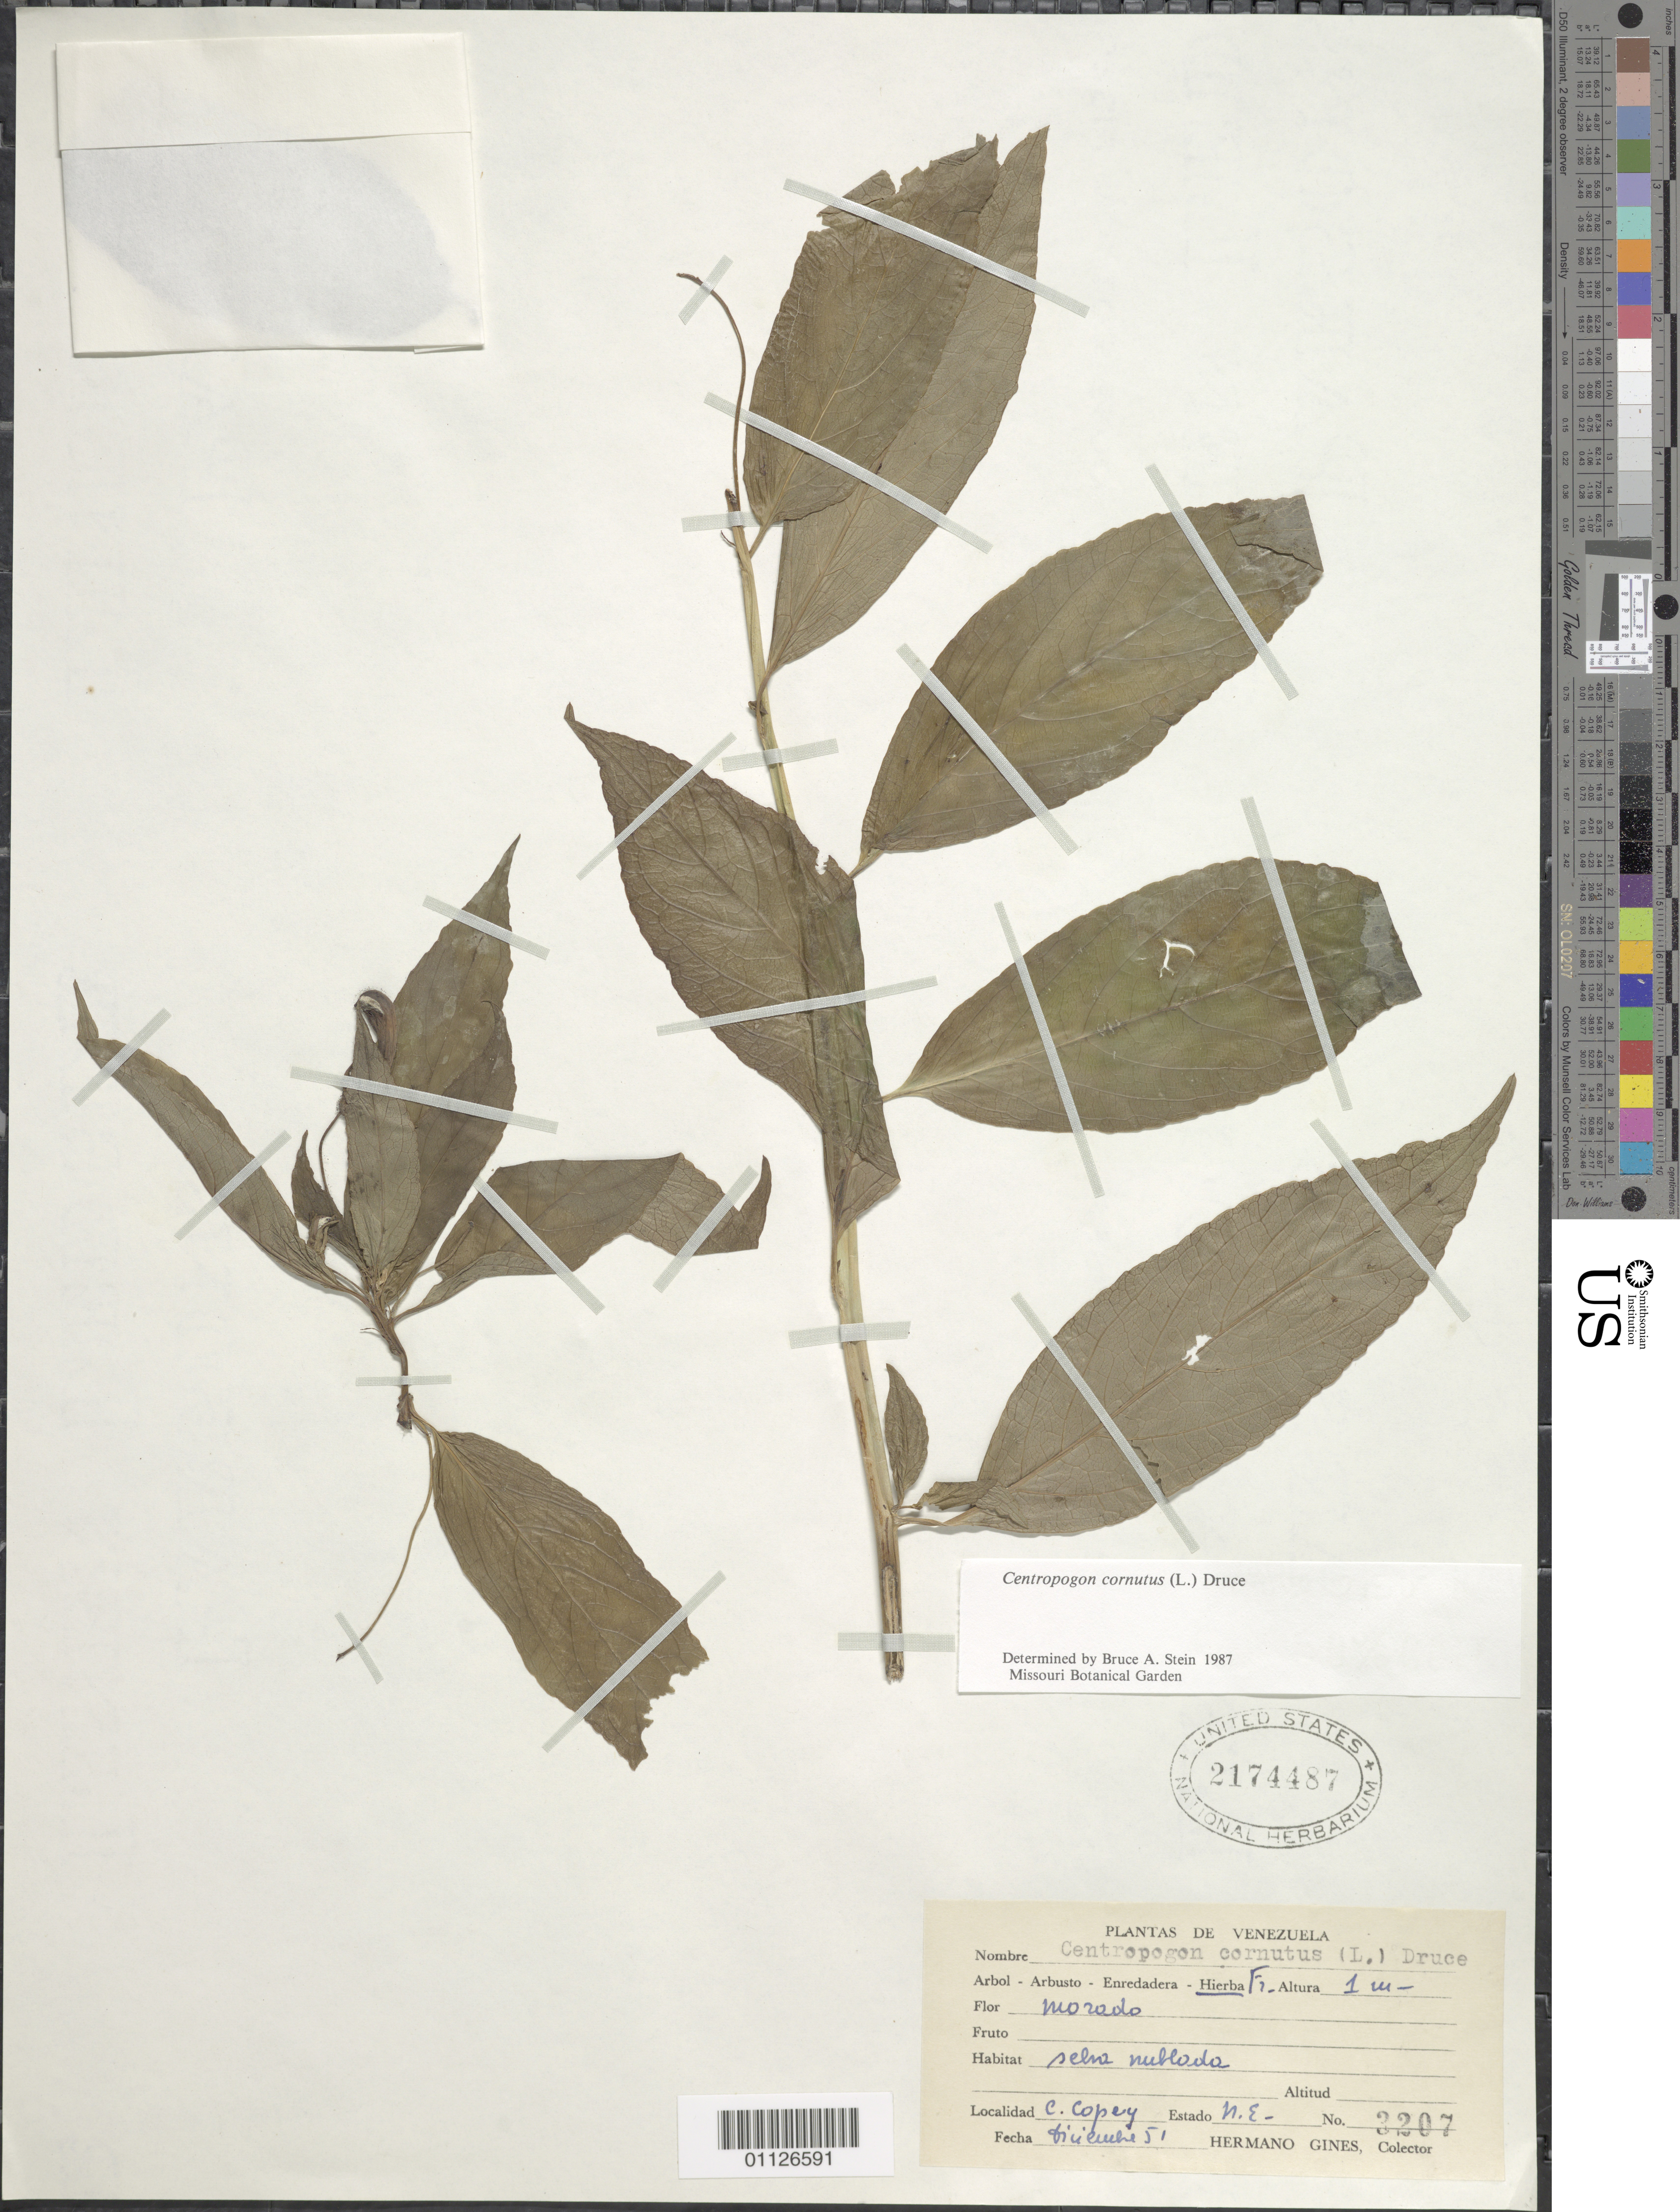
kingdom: Plantae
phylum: Tracheophyta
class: Magnoliopsida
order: Asterales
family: Campanulaceae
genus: Centropogon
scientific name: Centropogon cornutus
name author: (L.) Druce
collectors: Bro. Gines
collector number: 3207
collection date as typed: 01 Dec 1951 to 31 Dec 1951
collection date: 1951-12-01/1951-12-31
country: Venezuela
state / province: Nueva Esparta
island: Margarita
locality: Cerro Copey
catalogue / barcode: US 2174487